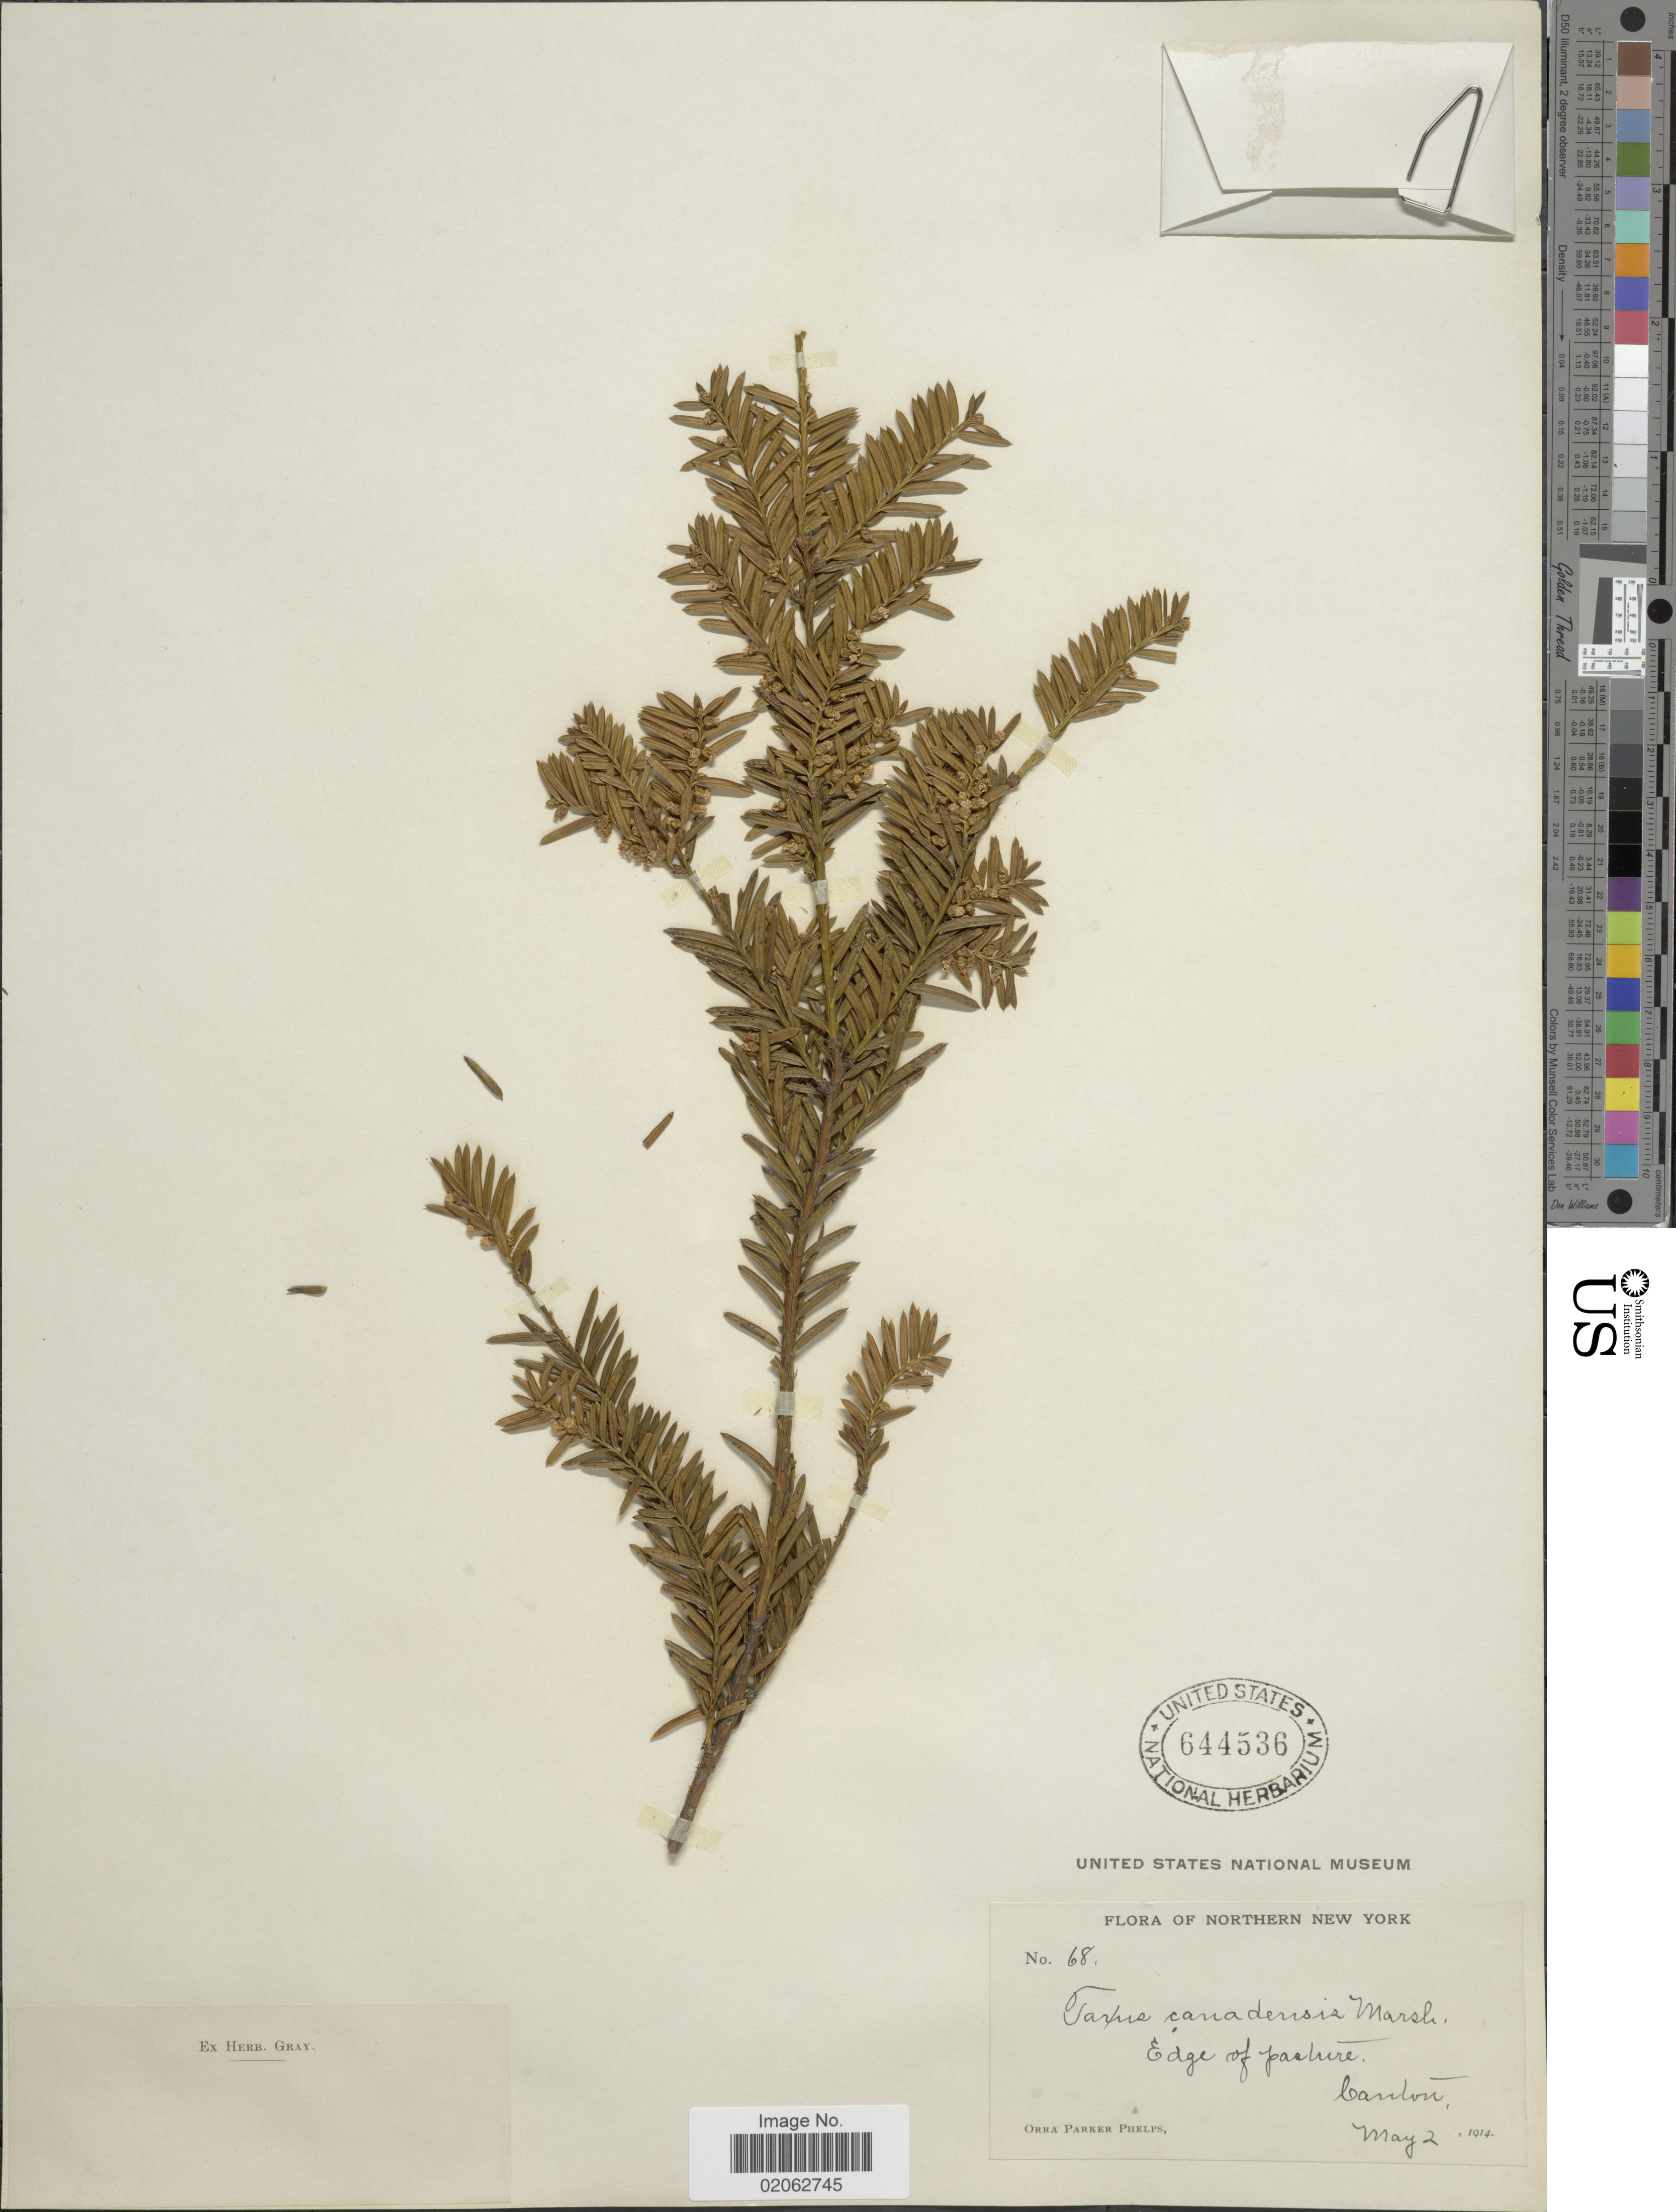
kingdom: Plantae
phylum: Tracheophyta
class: Pinopsida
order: Pinales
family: Taxaceae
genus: Taxus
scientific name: Taxus canadensis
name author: Marshall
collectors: O. P. Phelps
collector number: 68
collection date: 1914-05-02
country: United States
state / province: New York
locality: Northern New York, Edge of pasture, Canton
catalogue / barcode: US 644536